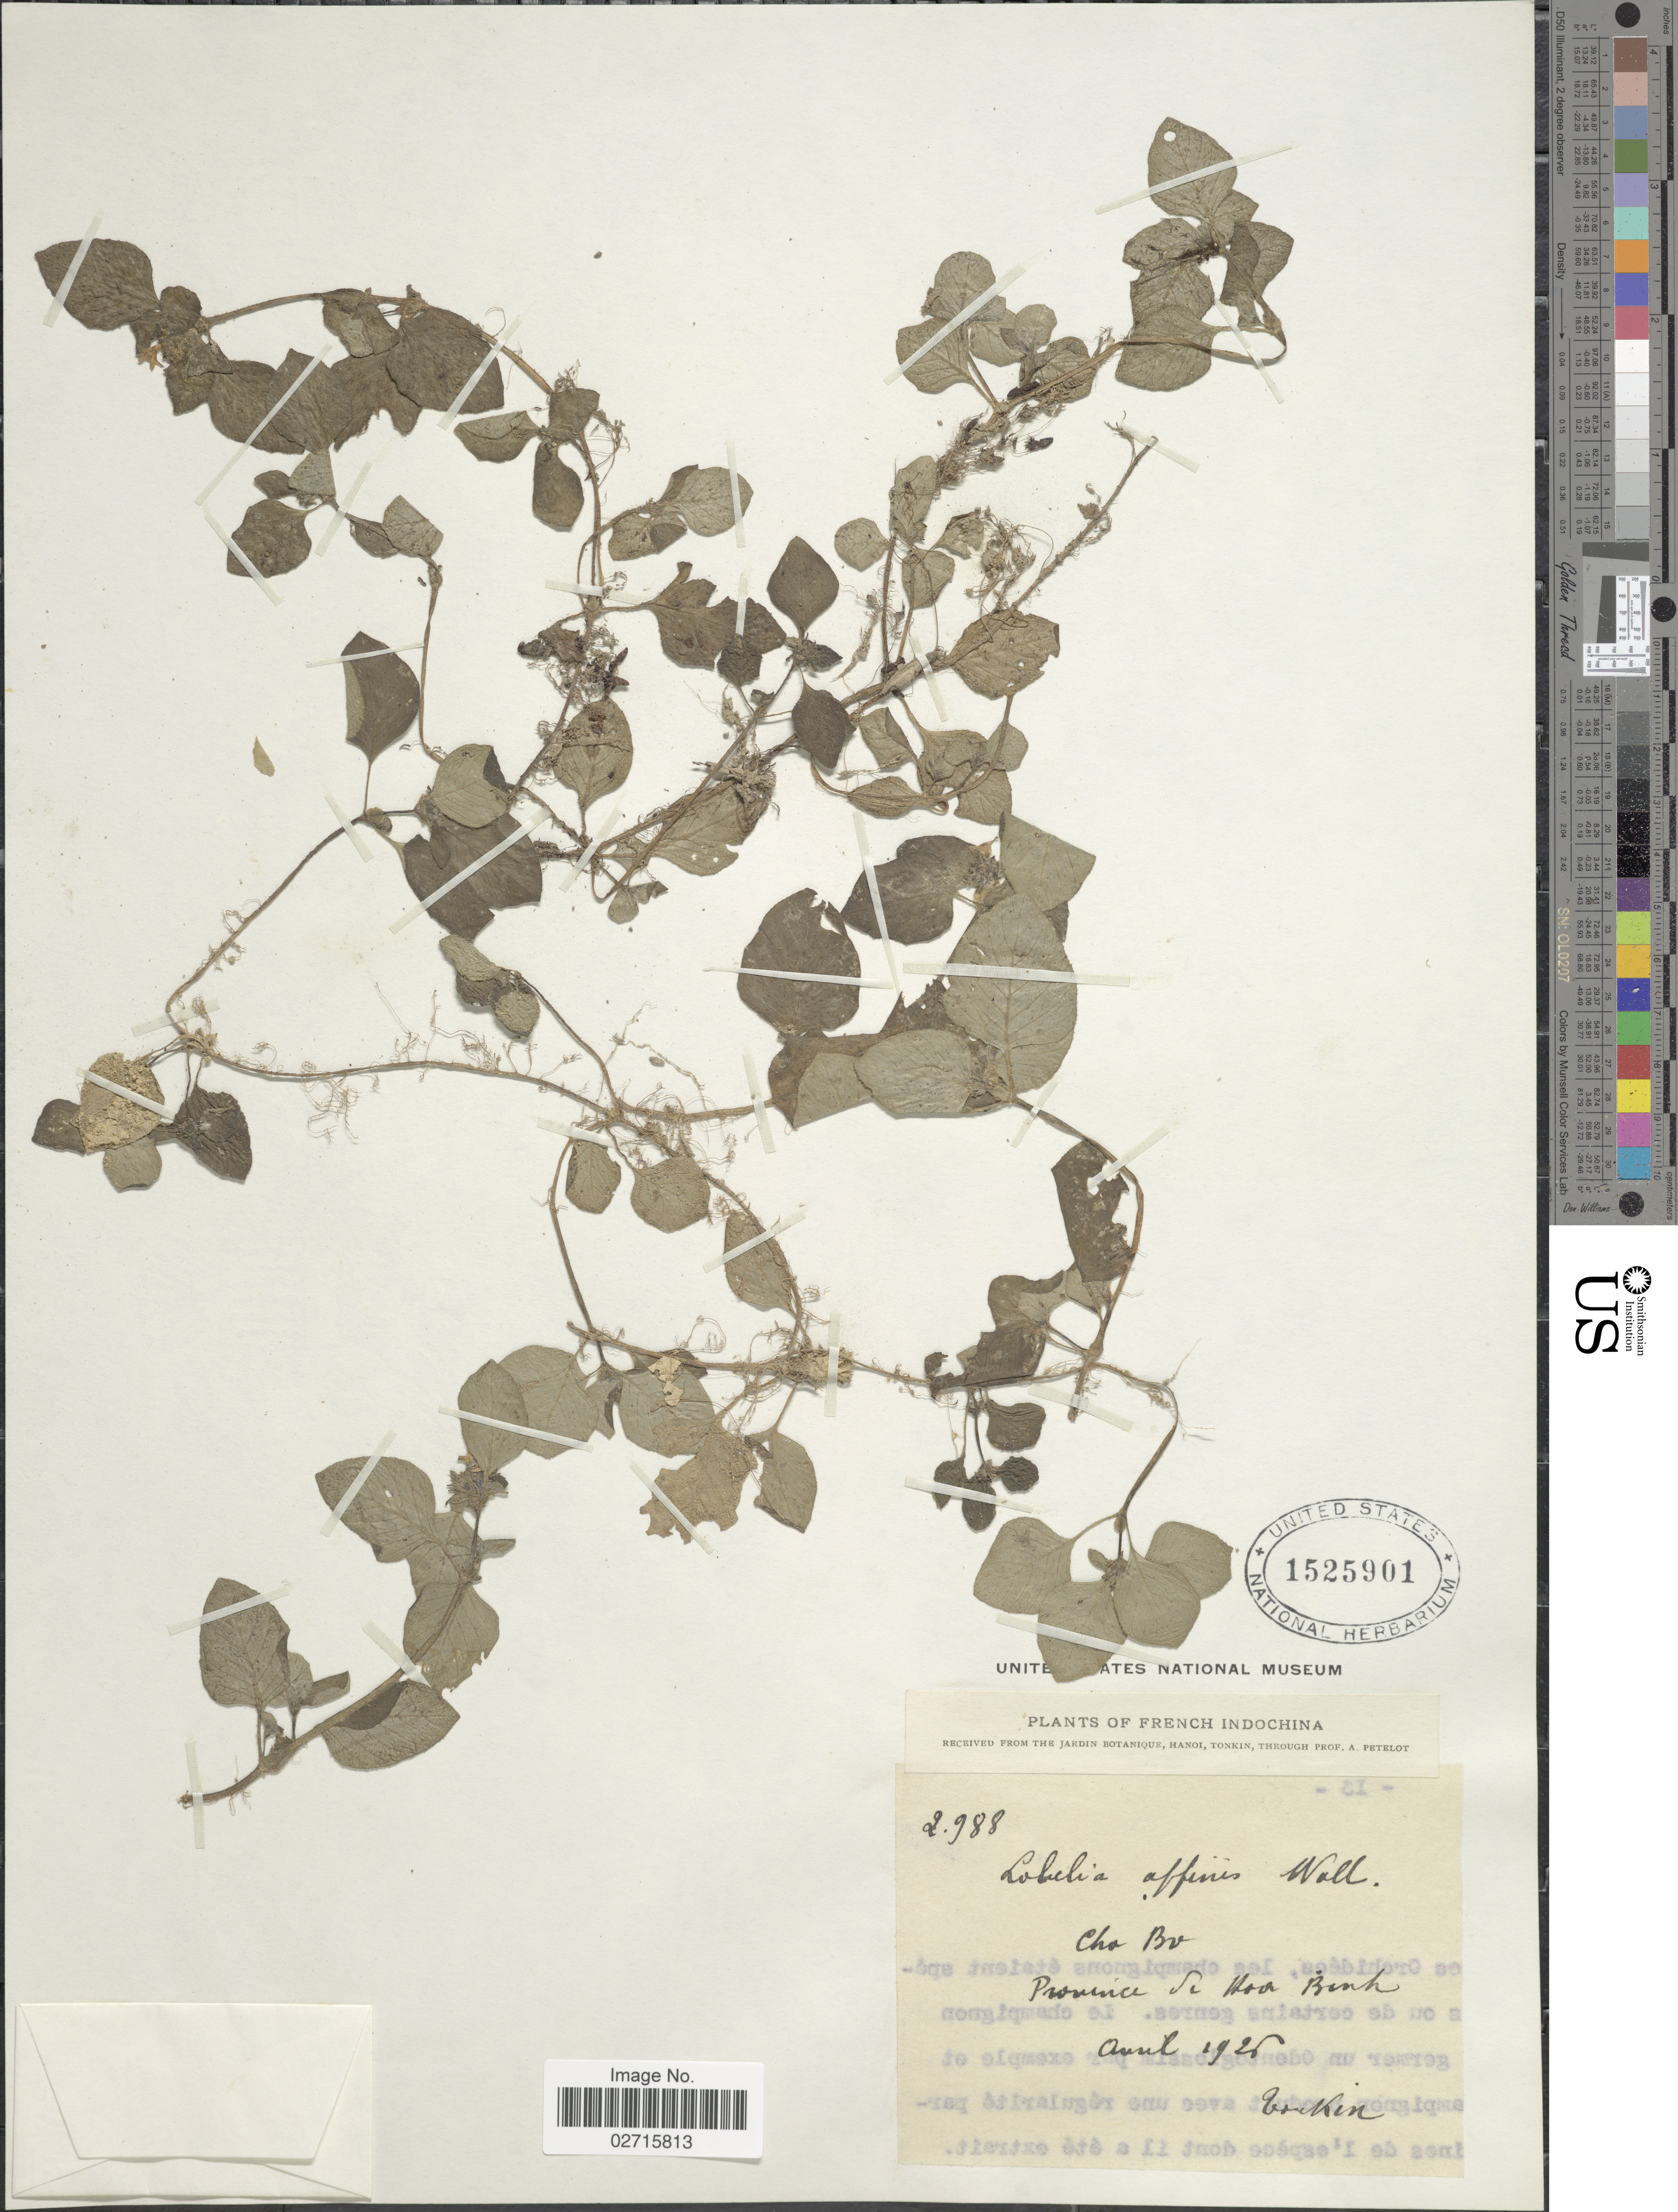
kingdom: Plantae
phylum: Tracheophyta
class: Magnoliopsida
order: Asterales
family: Campanulaceae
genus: Lobelia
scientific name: Lobelia succulenta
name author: Blume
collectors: A. Petelot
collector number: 2988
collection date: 1926-04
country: Vietnam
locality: French Indochina, Cho Bo, Province du Hoa Binh, Tonkin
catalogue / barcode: US 1525901